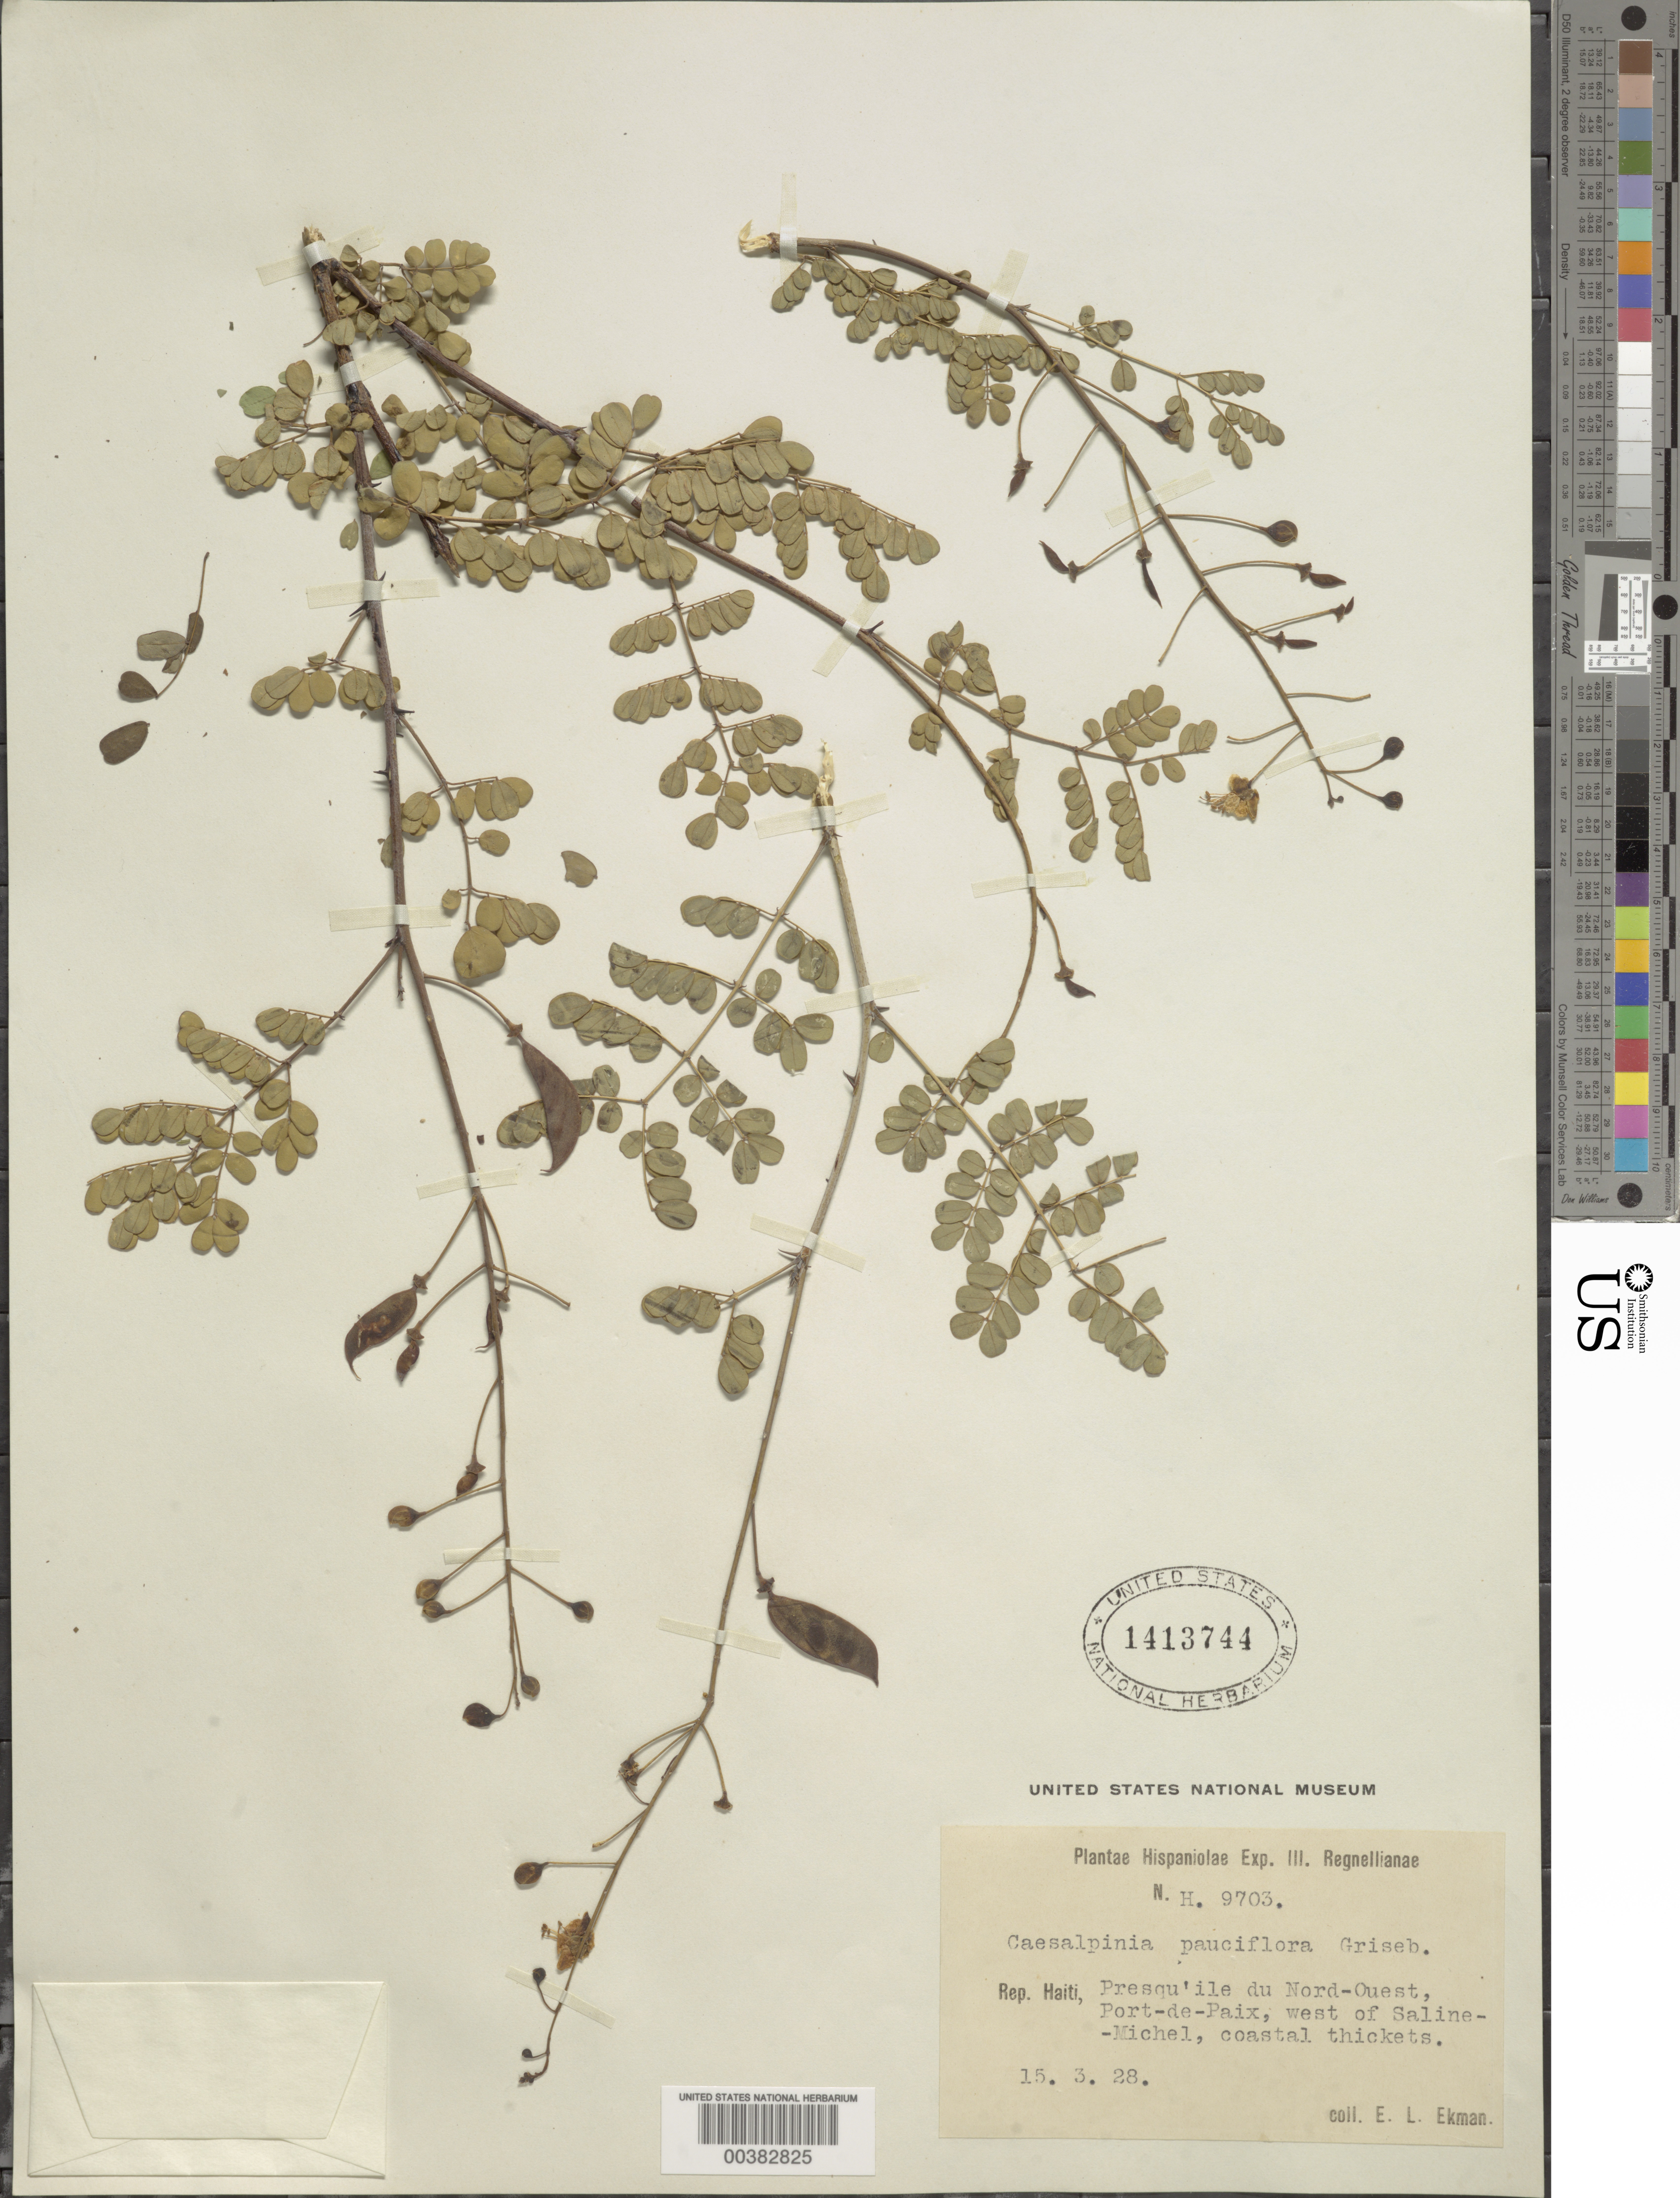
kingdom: Plantae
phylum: Tracheophyta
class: Magnoliopsida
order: Fabales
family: Fabaceae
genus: Denisophytum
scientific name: Denisophytum pauciflorum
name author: (Griseb.) Gagnon & G.P. Lewis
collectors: E. L. Ekman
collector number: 9703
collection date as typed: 15 Mar 1928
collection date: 1928-03-15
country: Haiti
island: Hispaniola Island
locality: Presqui'le du nord-ouest, port-de-paix, w of saline-michel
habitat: Coastal thickets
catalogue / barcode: US 1413744